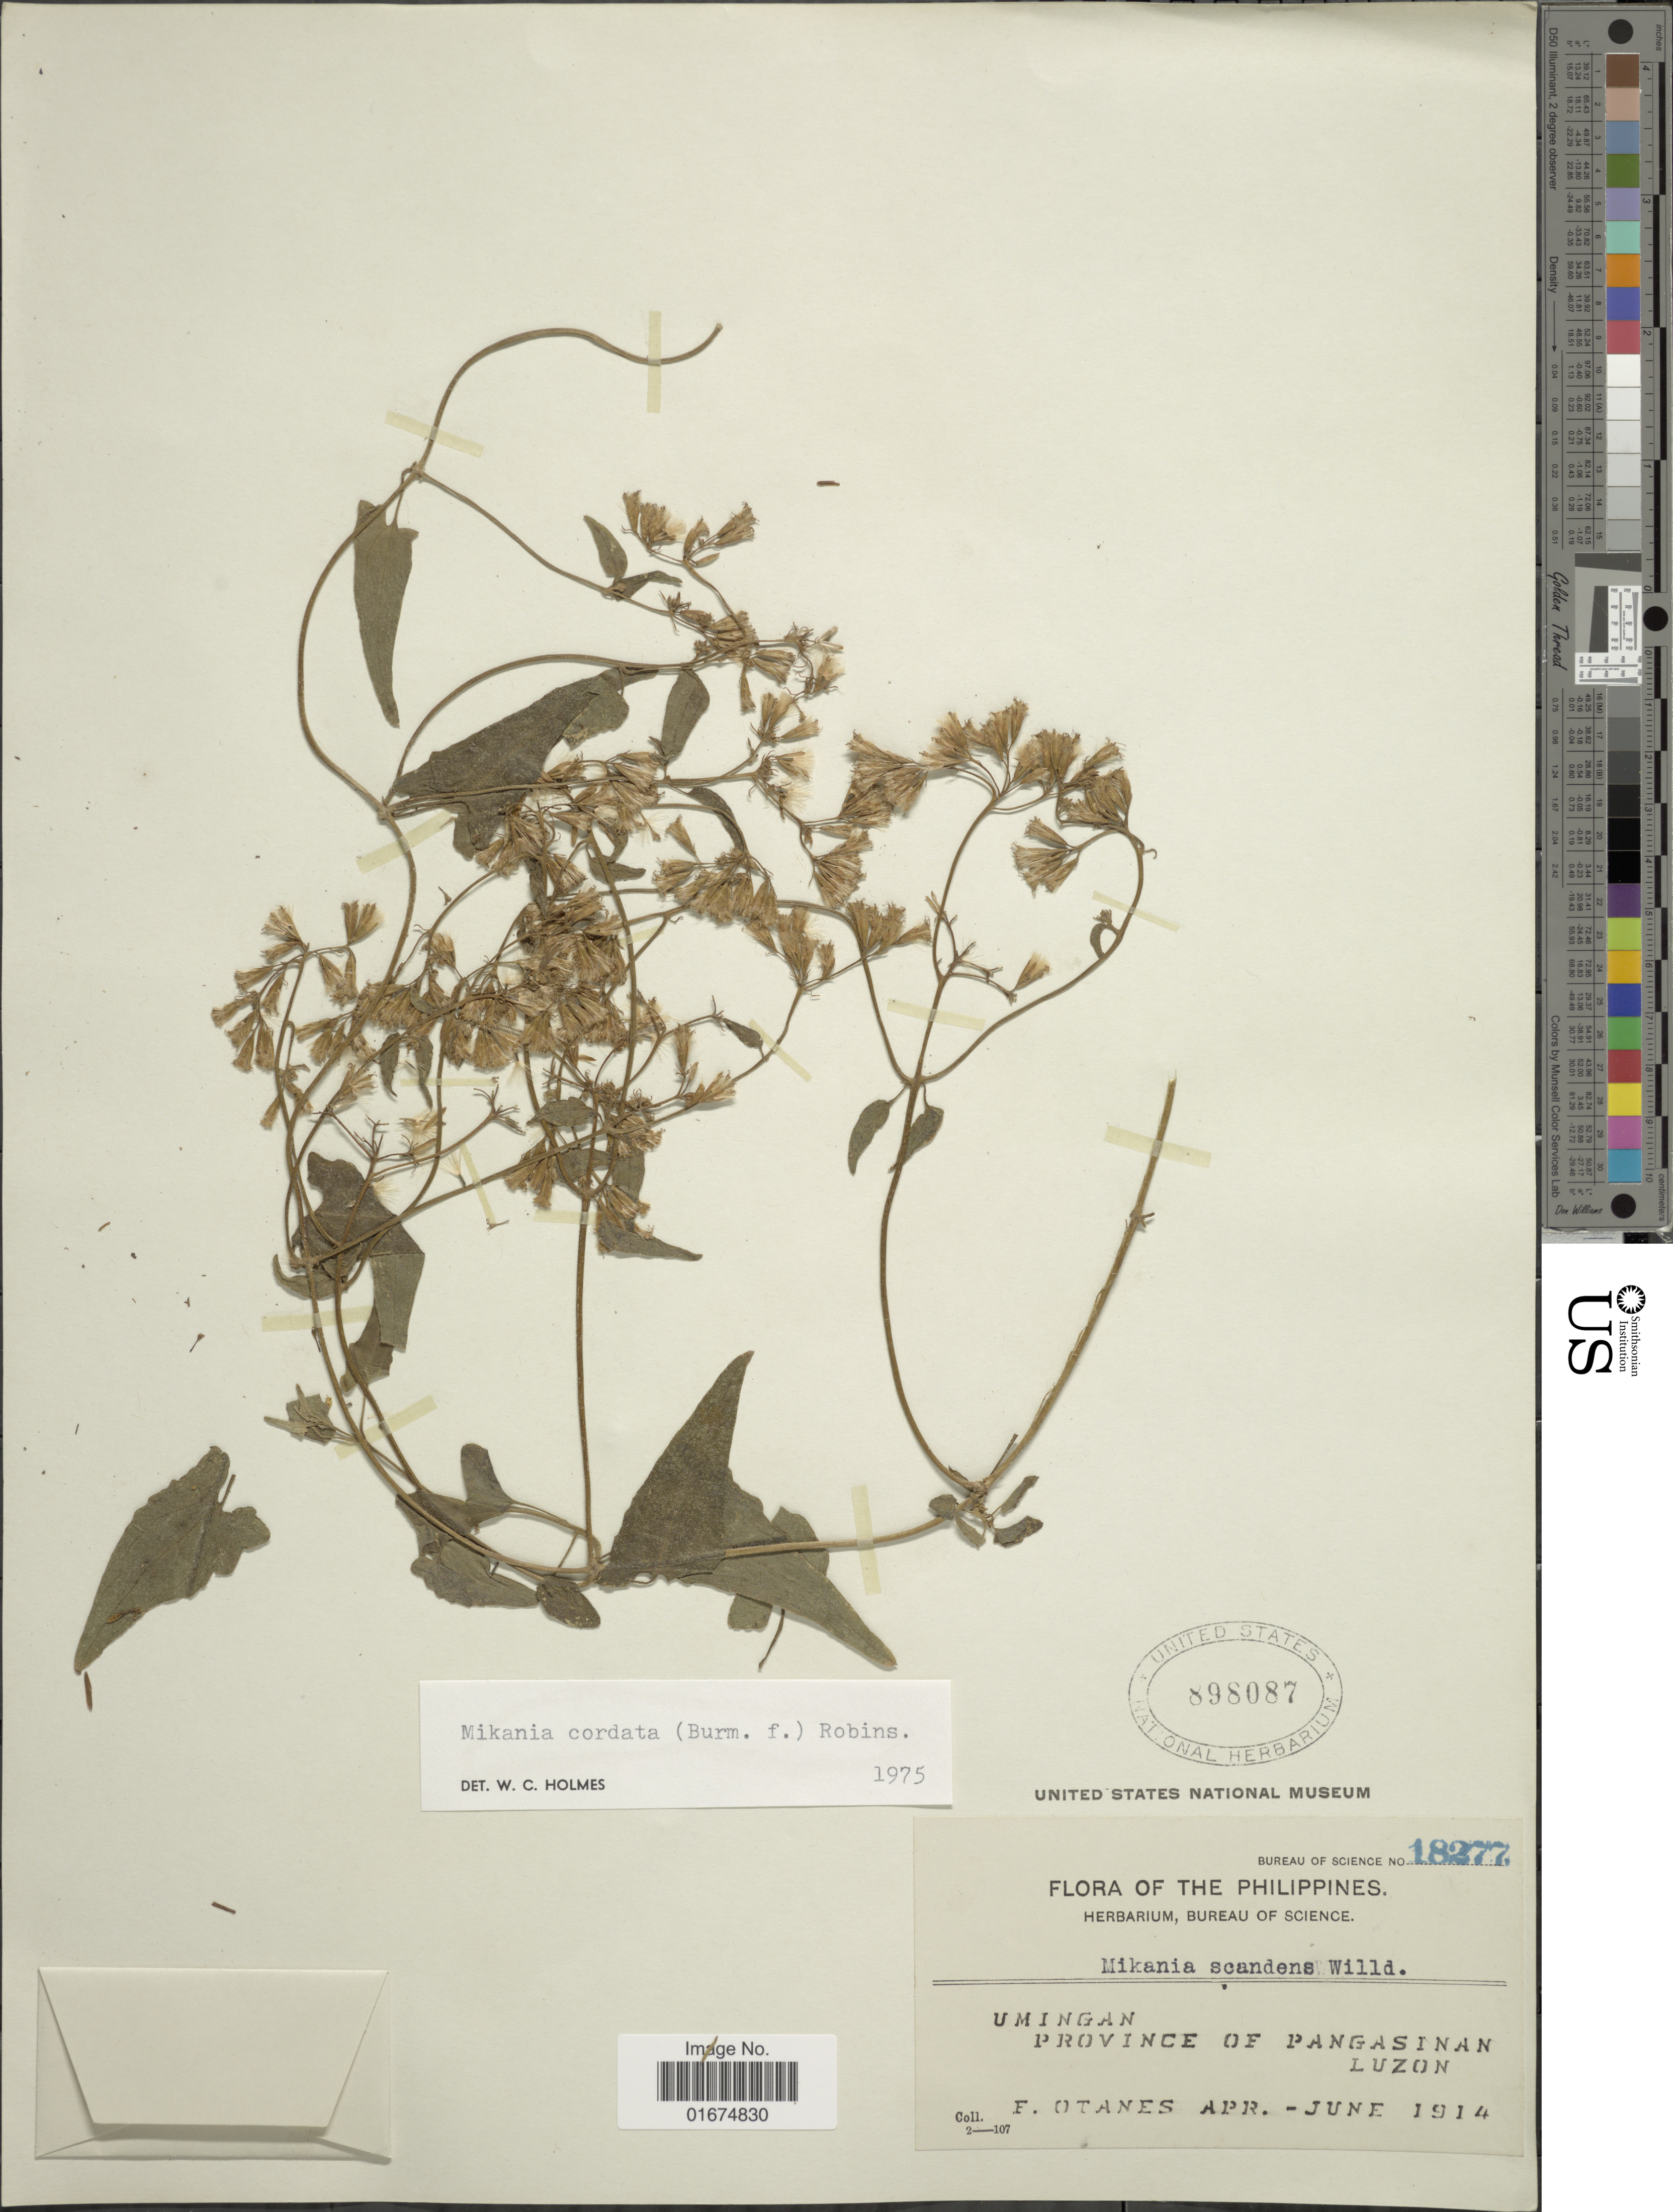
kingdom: Plantae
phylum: Tracheophyta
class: Magnoliopsida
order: Asterales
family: Asteraceae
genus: Mikania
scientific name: Mikania cordata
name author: (Burm. f.) B.L. Rob.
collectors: F. Q. Otanes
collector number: Bureau of Science 18277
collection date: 1914-04/1914-06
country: Philippines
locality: Umingan, Province of Pangasinan, Luzon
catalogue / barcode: US 898087